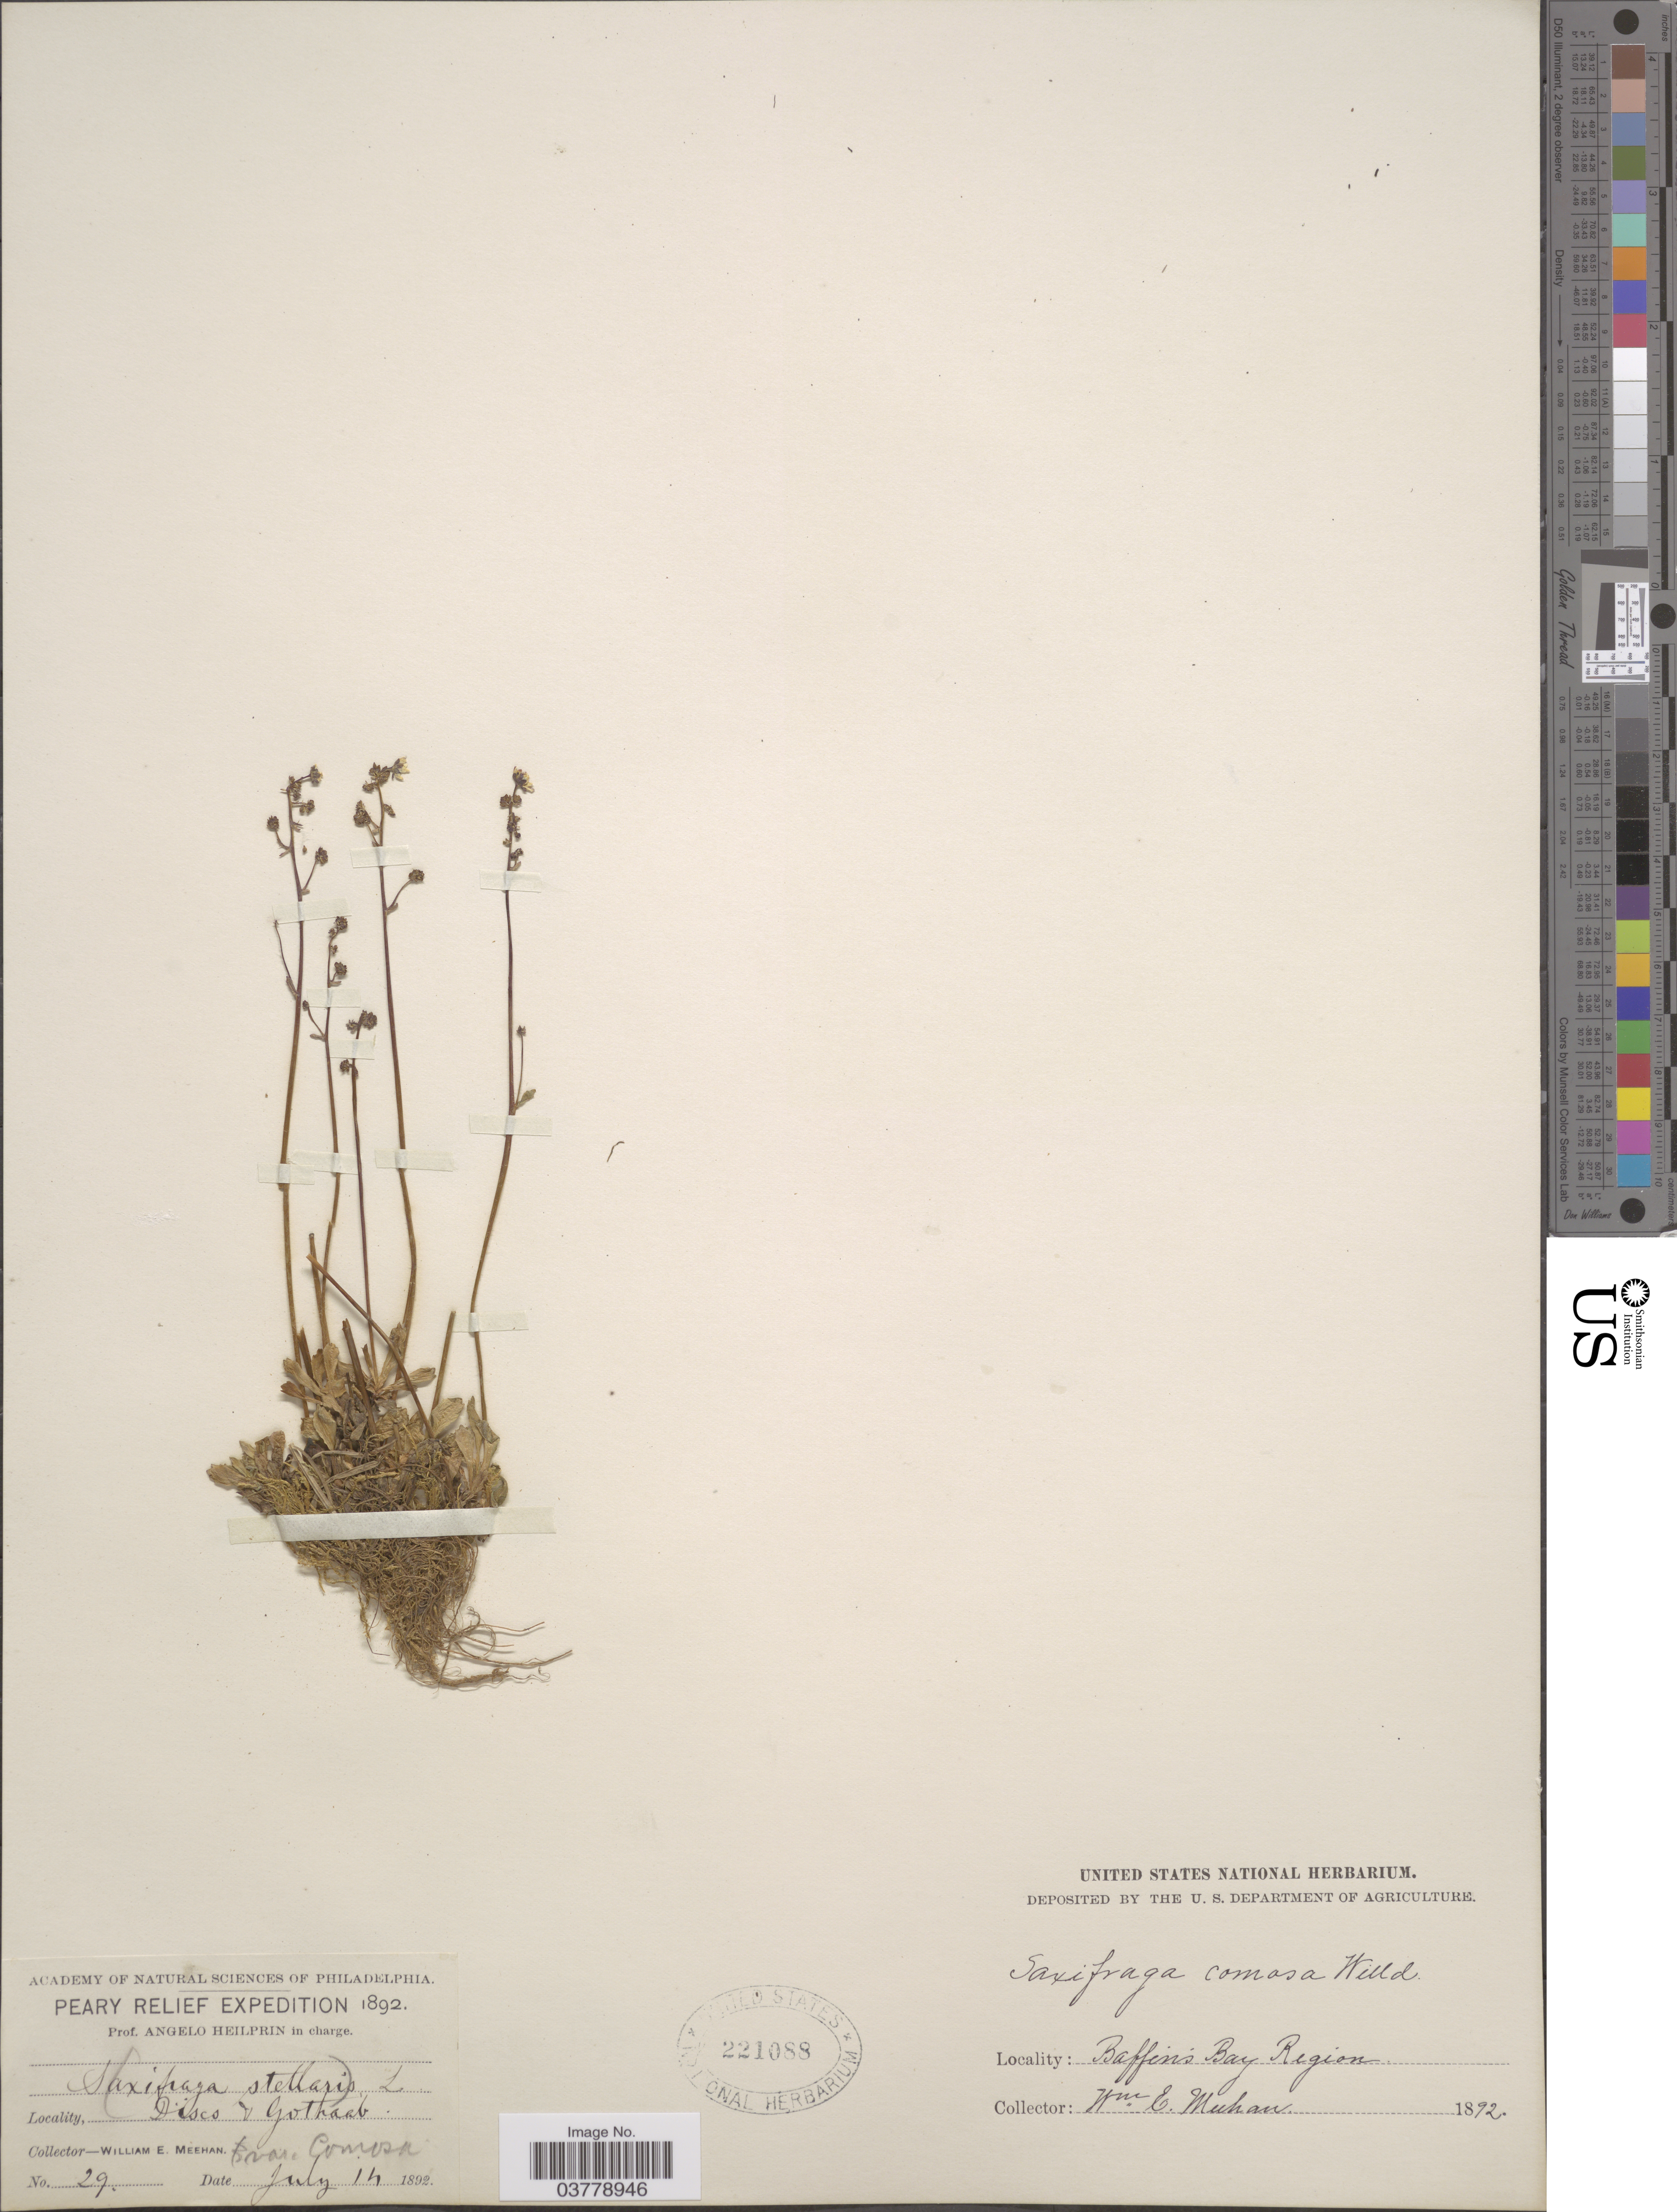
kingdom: Plantae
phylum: Tracheophyta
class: Magnoliopsida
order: Saxifragales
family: Saxifragaceae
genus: Micranthes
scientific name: Micranthes foliolosa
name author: (R. Br.) Gornall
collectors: W. Meehan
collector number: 29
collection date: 1892-07-14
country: Greenland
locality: Baffin's Bay Region. Disco & Gothaab.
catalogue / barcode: US 221088